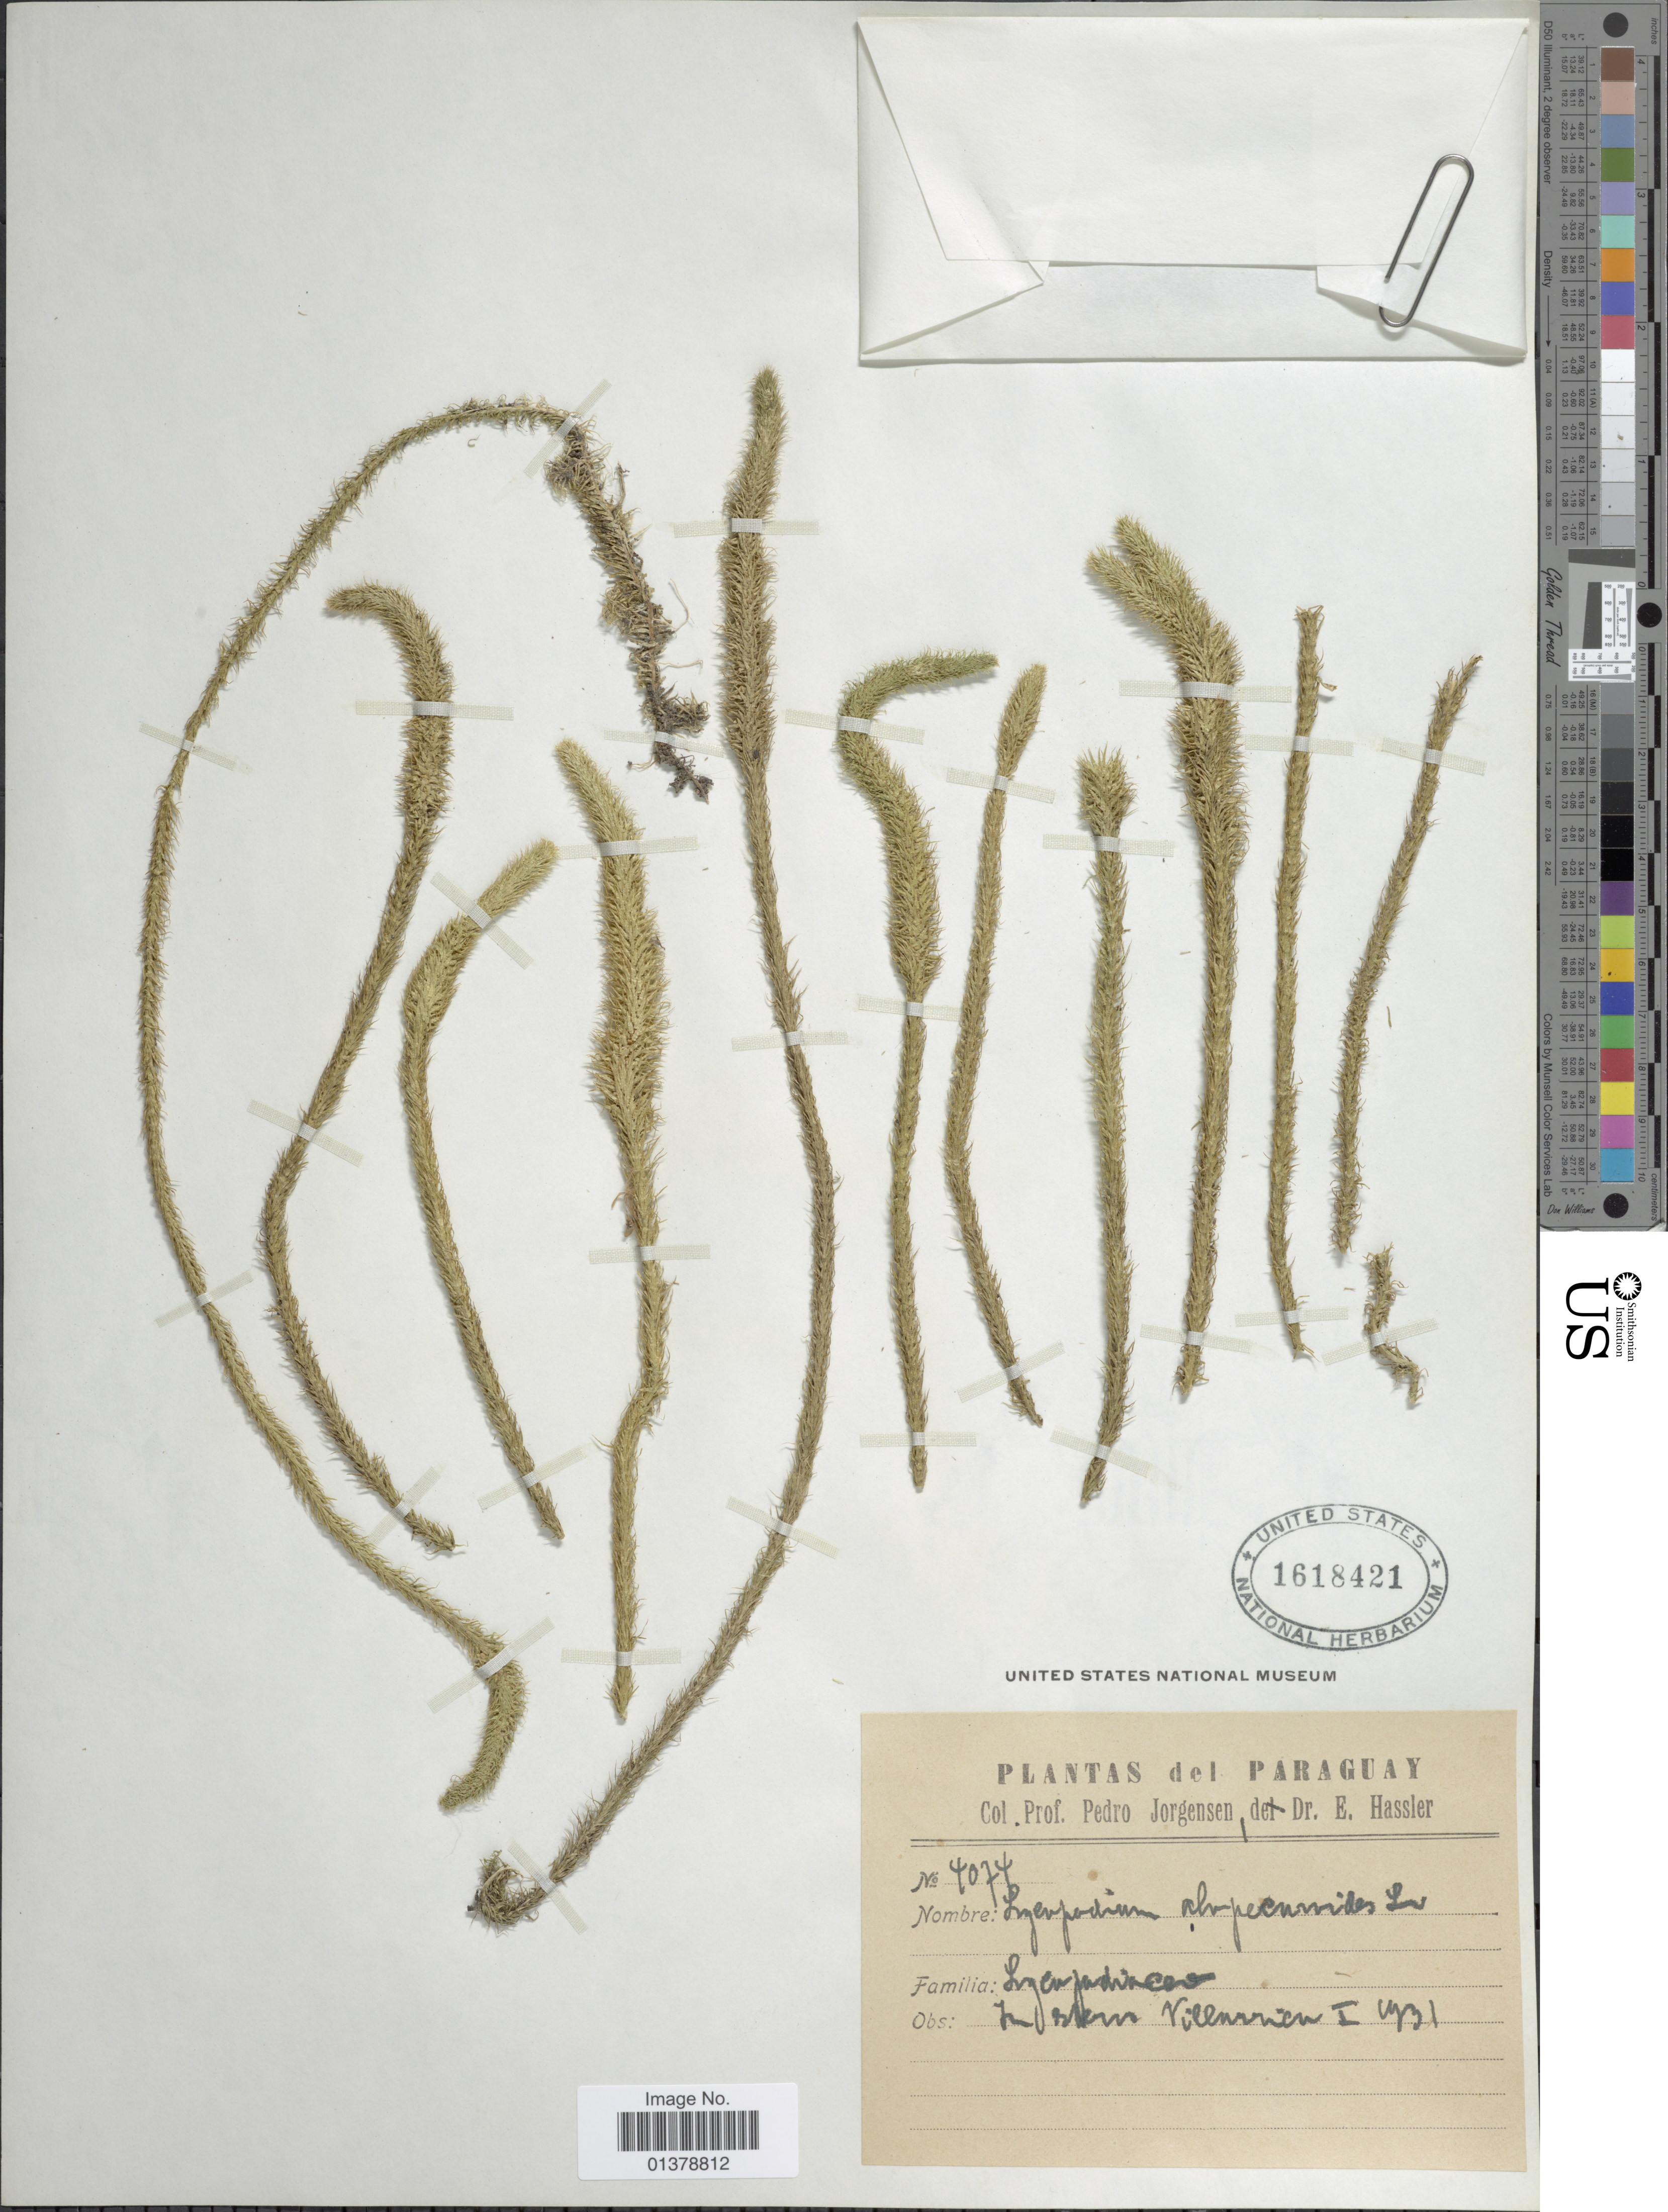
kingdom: Plantae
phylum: Tracheophyta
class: Lycopodiopsida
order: Lycopodiales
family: Lycopodiaceae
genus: Lycopodiella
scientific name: Lycopodiella alopecuroides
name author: (L.) Cranfill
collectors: P. Jörgensen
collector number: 4074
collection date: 1931-01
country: Paraguay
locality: Villarrica.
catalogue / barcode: US 1618421